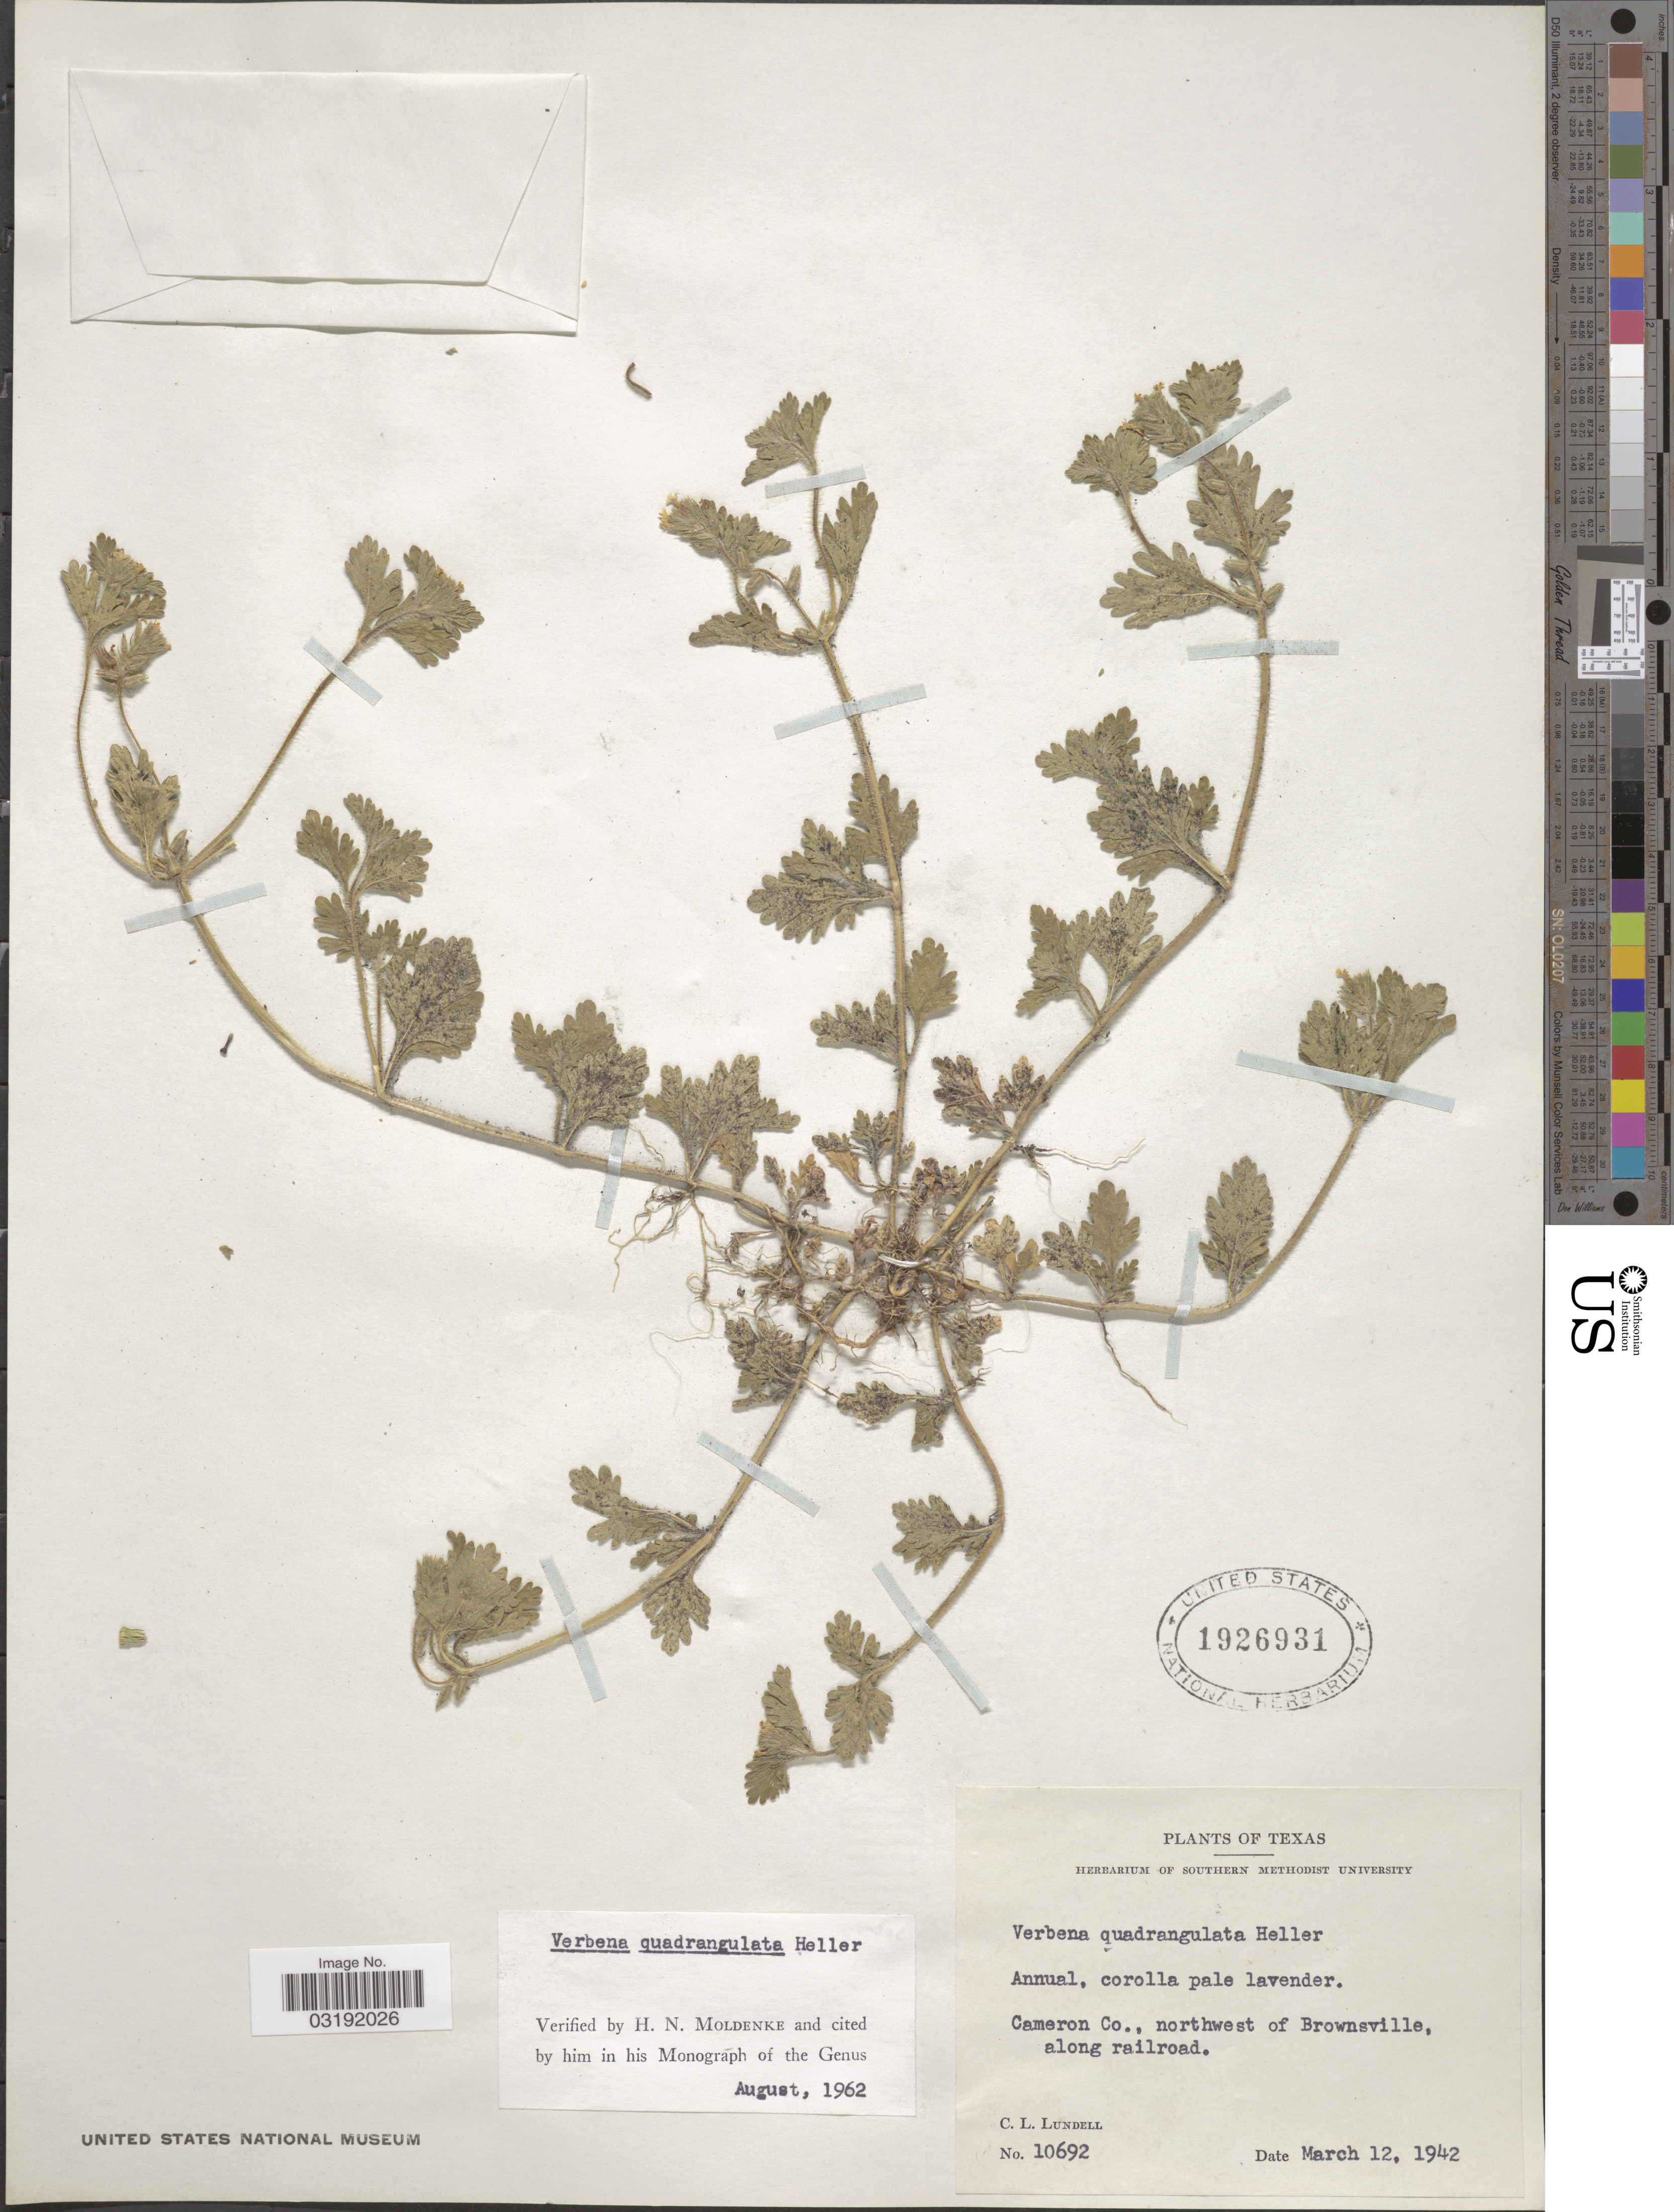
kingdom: Plantae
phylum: Tracheophyta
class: Magnoliopsida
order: Lamiales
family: Verbenaceae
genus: Verbena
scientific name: Verbena quadrangulata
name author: A. Heller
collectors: C. L. Lundell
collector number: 10692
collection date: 1942-03-12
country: United States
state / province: Texas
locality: Cameron Co., northwest of Brownsville, along railroad.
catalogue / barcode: US 1926931